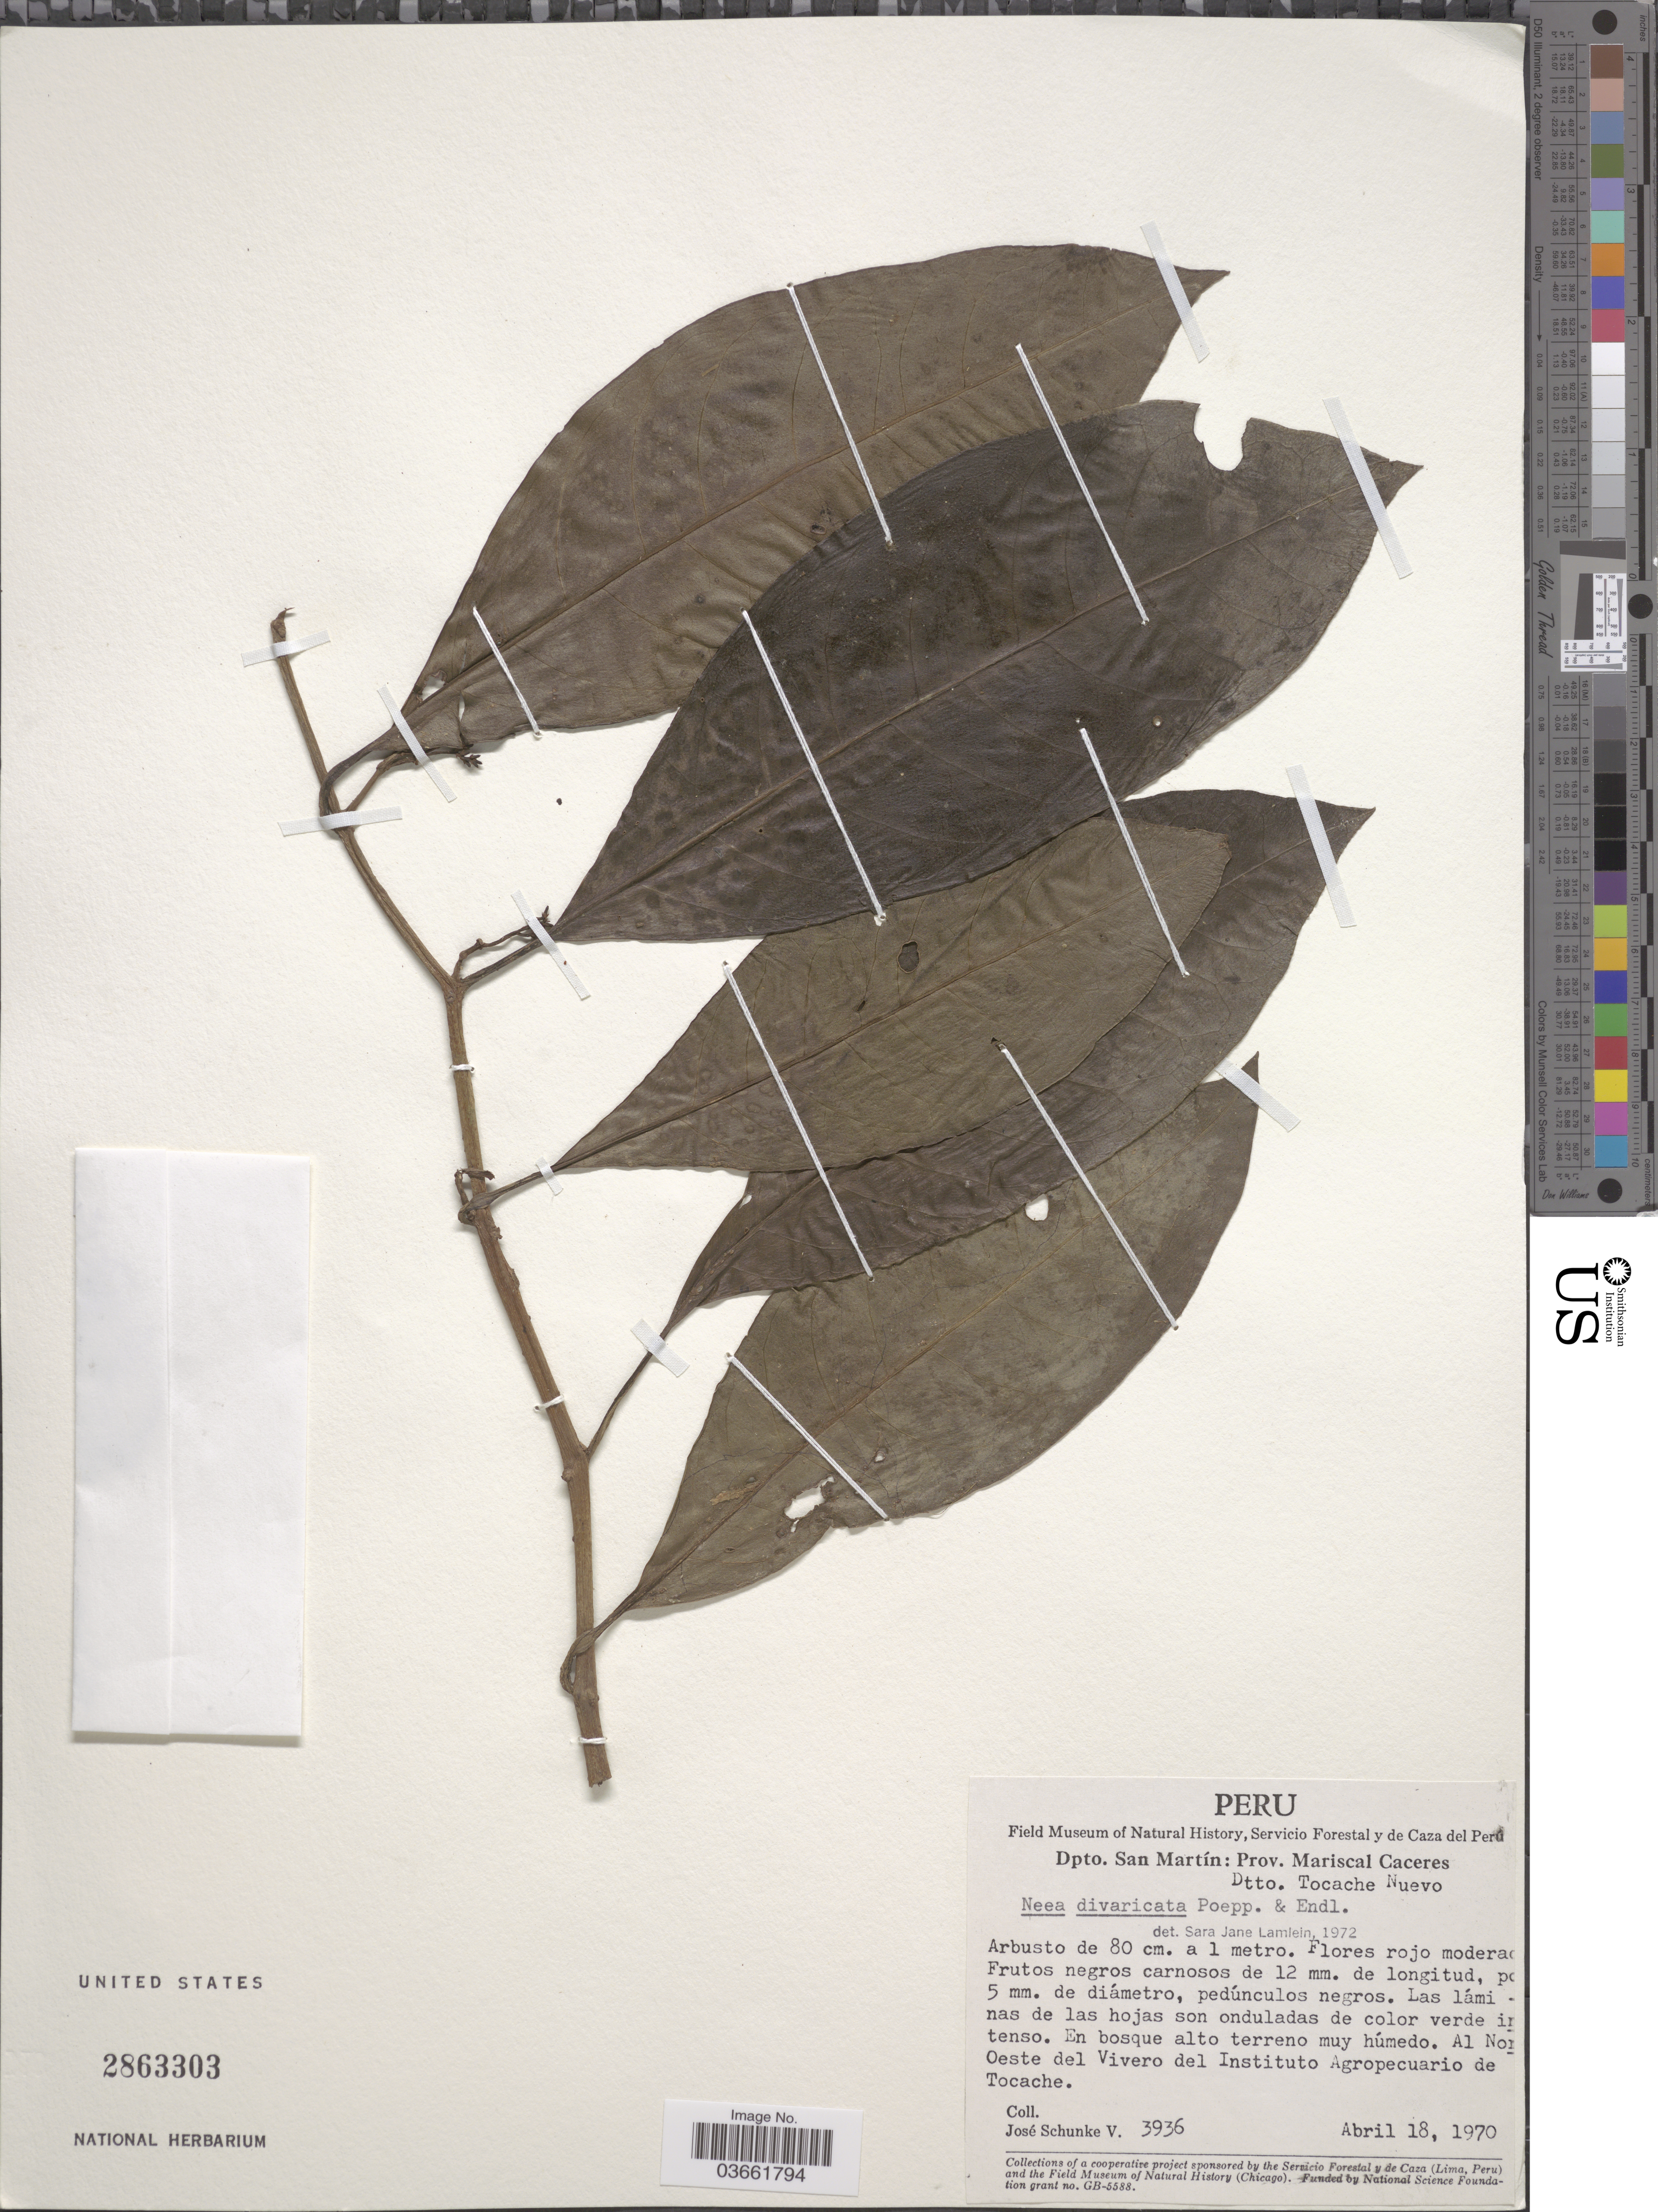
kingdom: Plantae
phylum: Tracheophyta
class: Magnoliopsida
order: Caryophyllales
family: Nyctaginaceae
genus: Neea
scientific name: Neea oppositifolia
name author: Ruiz & Pav.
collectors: J. Schunke Vigo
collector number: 3936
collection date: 1970-04-18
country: Peru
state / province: San Martín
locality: Dpto. San Martín: Prov. Mariscal Caceres. Dtto. Tocache Nuevo. Al Nor-Oeste del Vivero del Instituto Agropecuario de Tocache.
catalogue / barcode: US 2863303